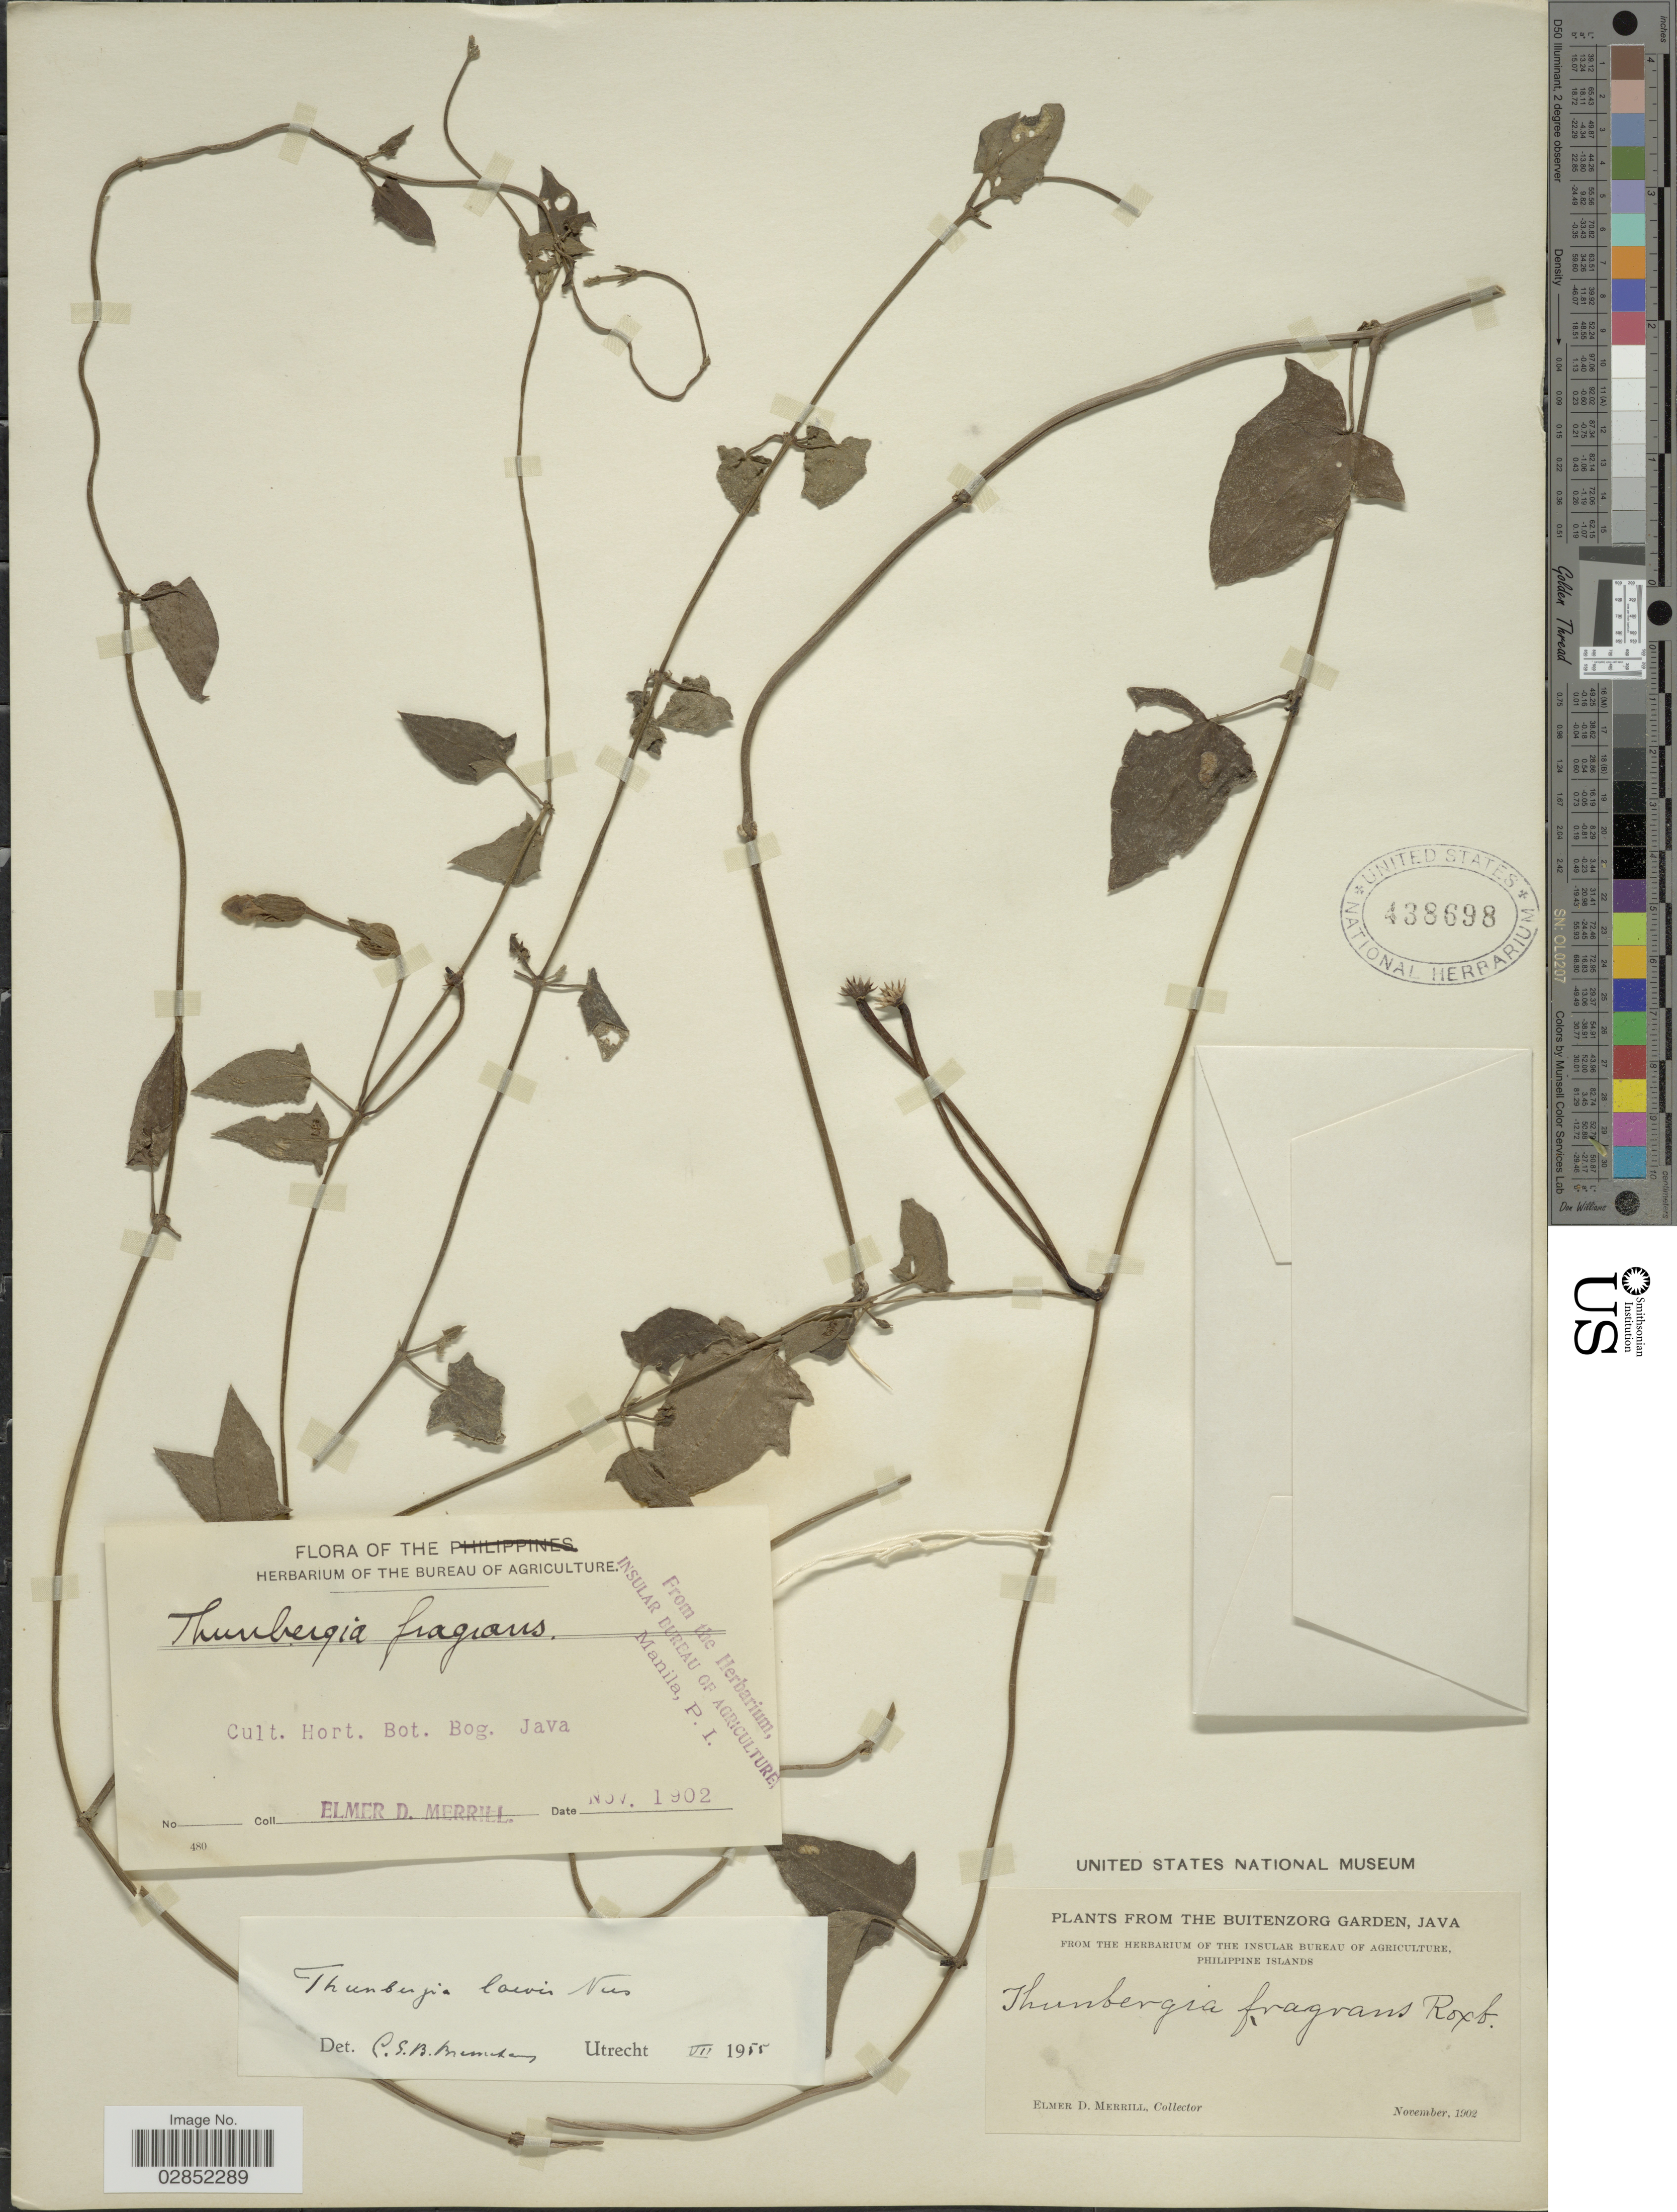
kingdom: Plantae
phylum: Tracheophyta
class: Magnoliopsida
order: Lamiales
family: Acanthaceae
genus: Thunbergia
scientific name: Thunbergia laevis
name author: Nees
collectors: E. D. Merrill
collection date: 1902-11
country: Indonesia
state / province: Java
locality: The Buitenzorg Garden. Hort. Bot. Bog. Java.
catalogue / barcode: US 438698